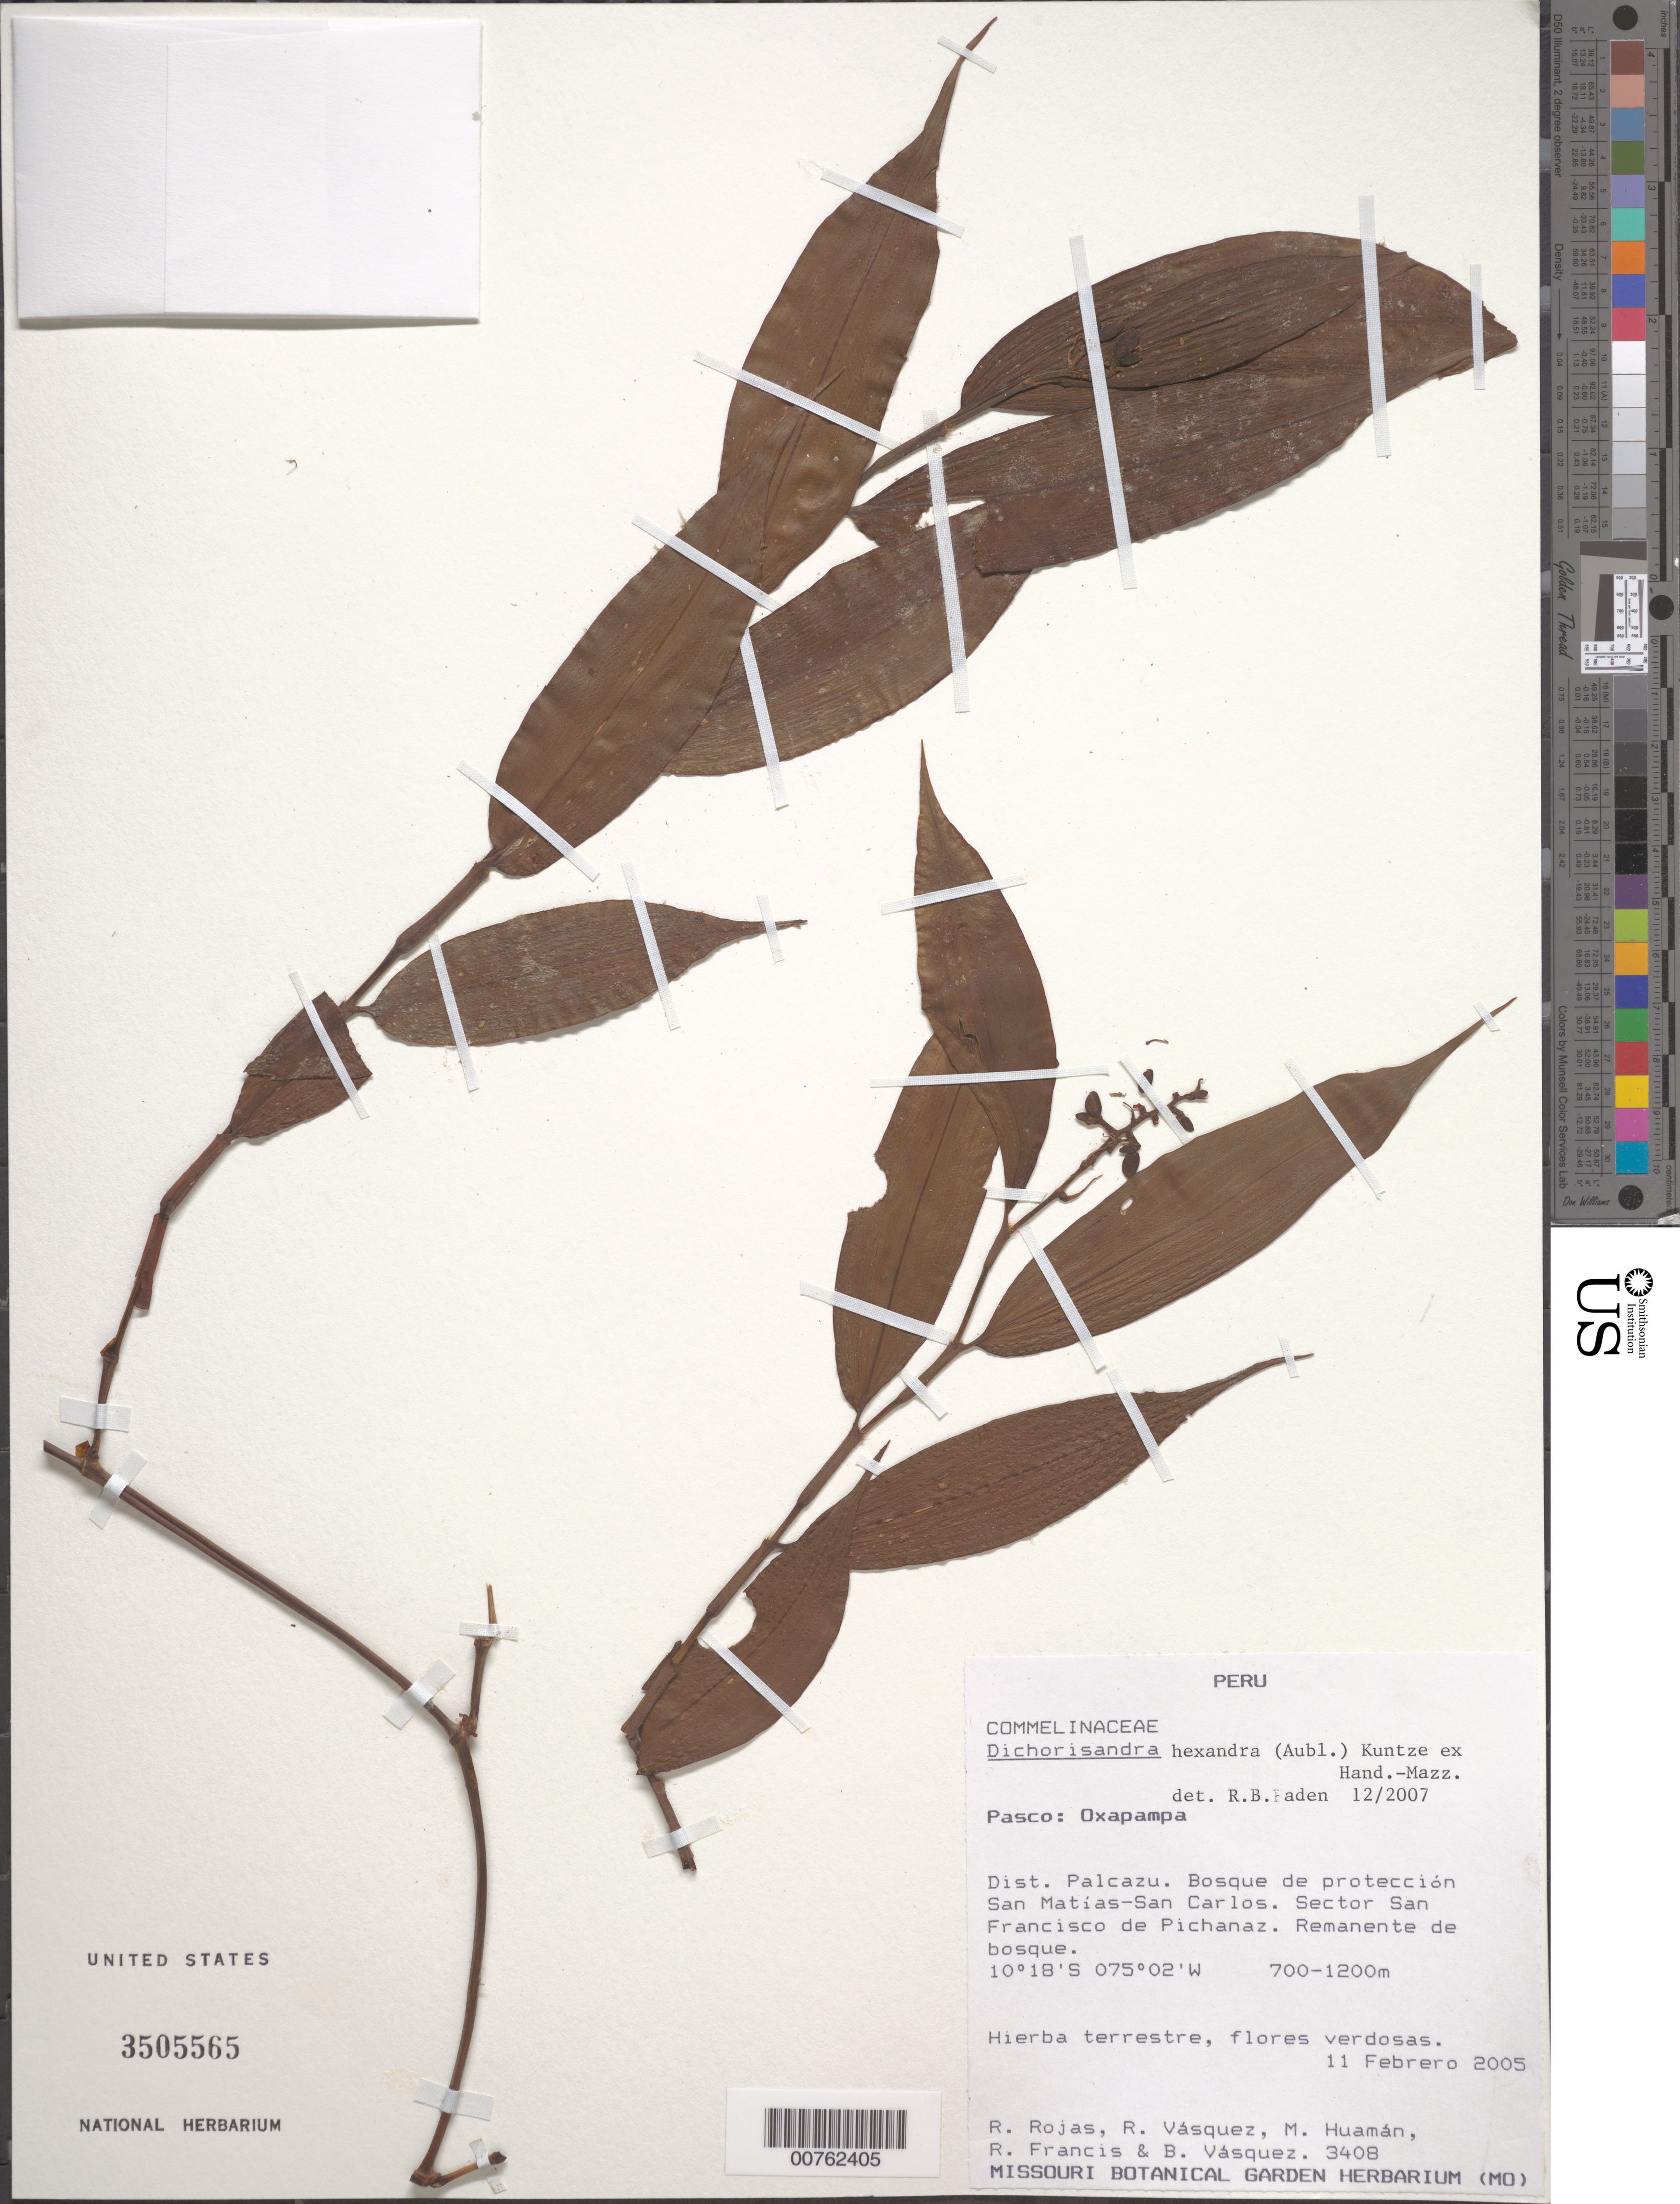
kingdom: Plantae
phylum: Tracheophyta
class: Liliopsida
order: Commelinales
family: Commelinaceae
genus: Dichorisandra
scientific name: Dichorisandra hexandra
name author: (Aubl.) Standl.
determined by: Faden, Robert B., (US), Smithsonian Institution - National Museum of Natural History (UNITED STATES)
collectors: R. Rojas, R. Vasquez, M. Huamán, R. Francis & B. Vasquez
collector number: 3408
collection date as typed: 11 Feb 2005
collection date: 2005-02-11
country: Peru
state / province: Pasco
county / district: Oxapampa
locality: Dist. Palcazu. Bosue de proteccion San Matias-San Carlos. Sector San Francisco de Pichanaz.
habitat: Remanente de bosque.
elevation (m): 700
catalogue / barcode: US 3505565